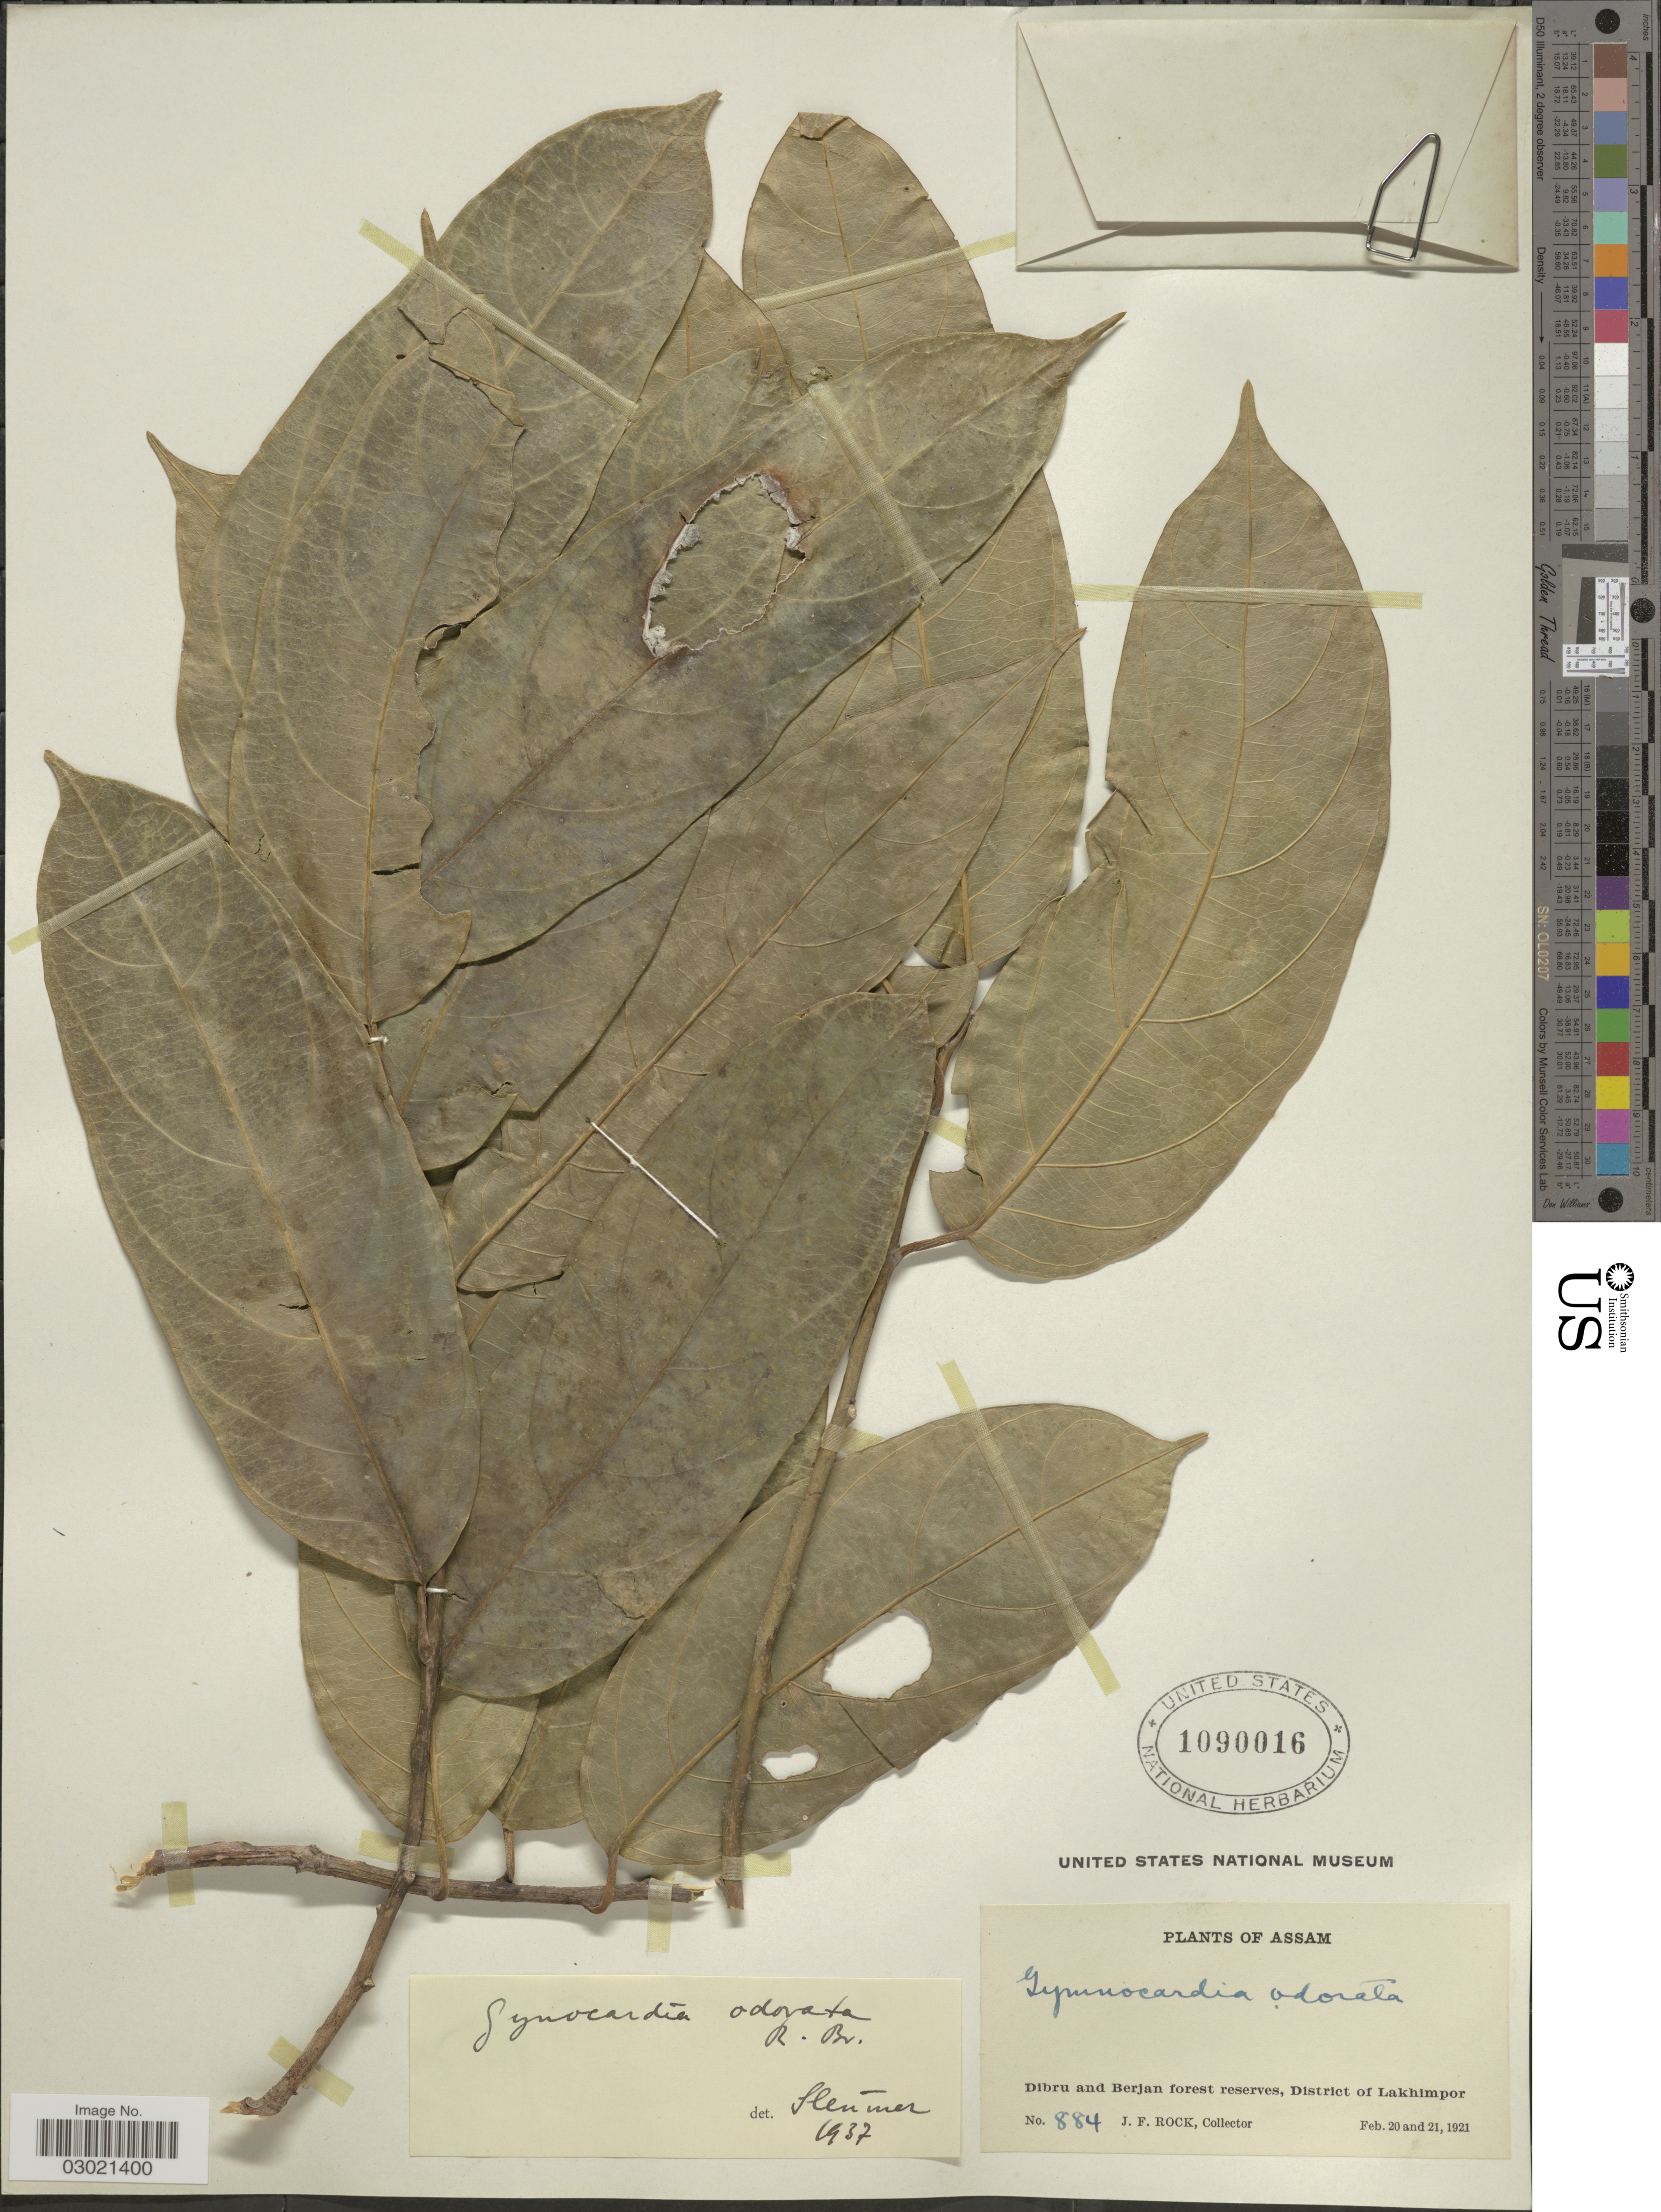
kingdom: Plantae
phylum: Tracheophyta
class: Magnoliopsida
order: Malpighiales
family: Achariaceae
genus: Gynocardia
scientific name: Gynocardia odorata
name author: R. Br.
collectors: J. Rock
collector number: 884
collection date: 1921-02-20/1921-02-21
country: India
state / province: Assam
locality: Dibru and Berjan forest reserves, District of Lakhimpor.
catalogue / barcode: US 1090016